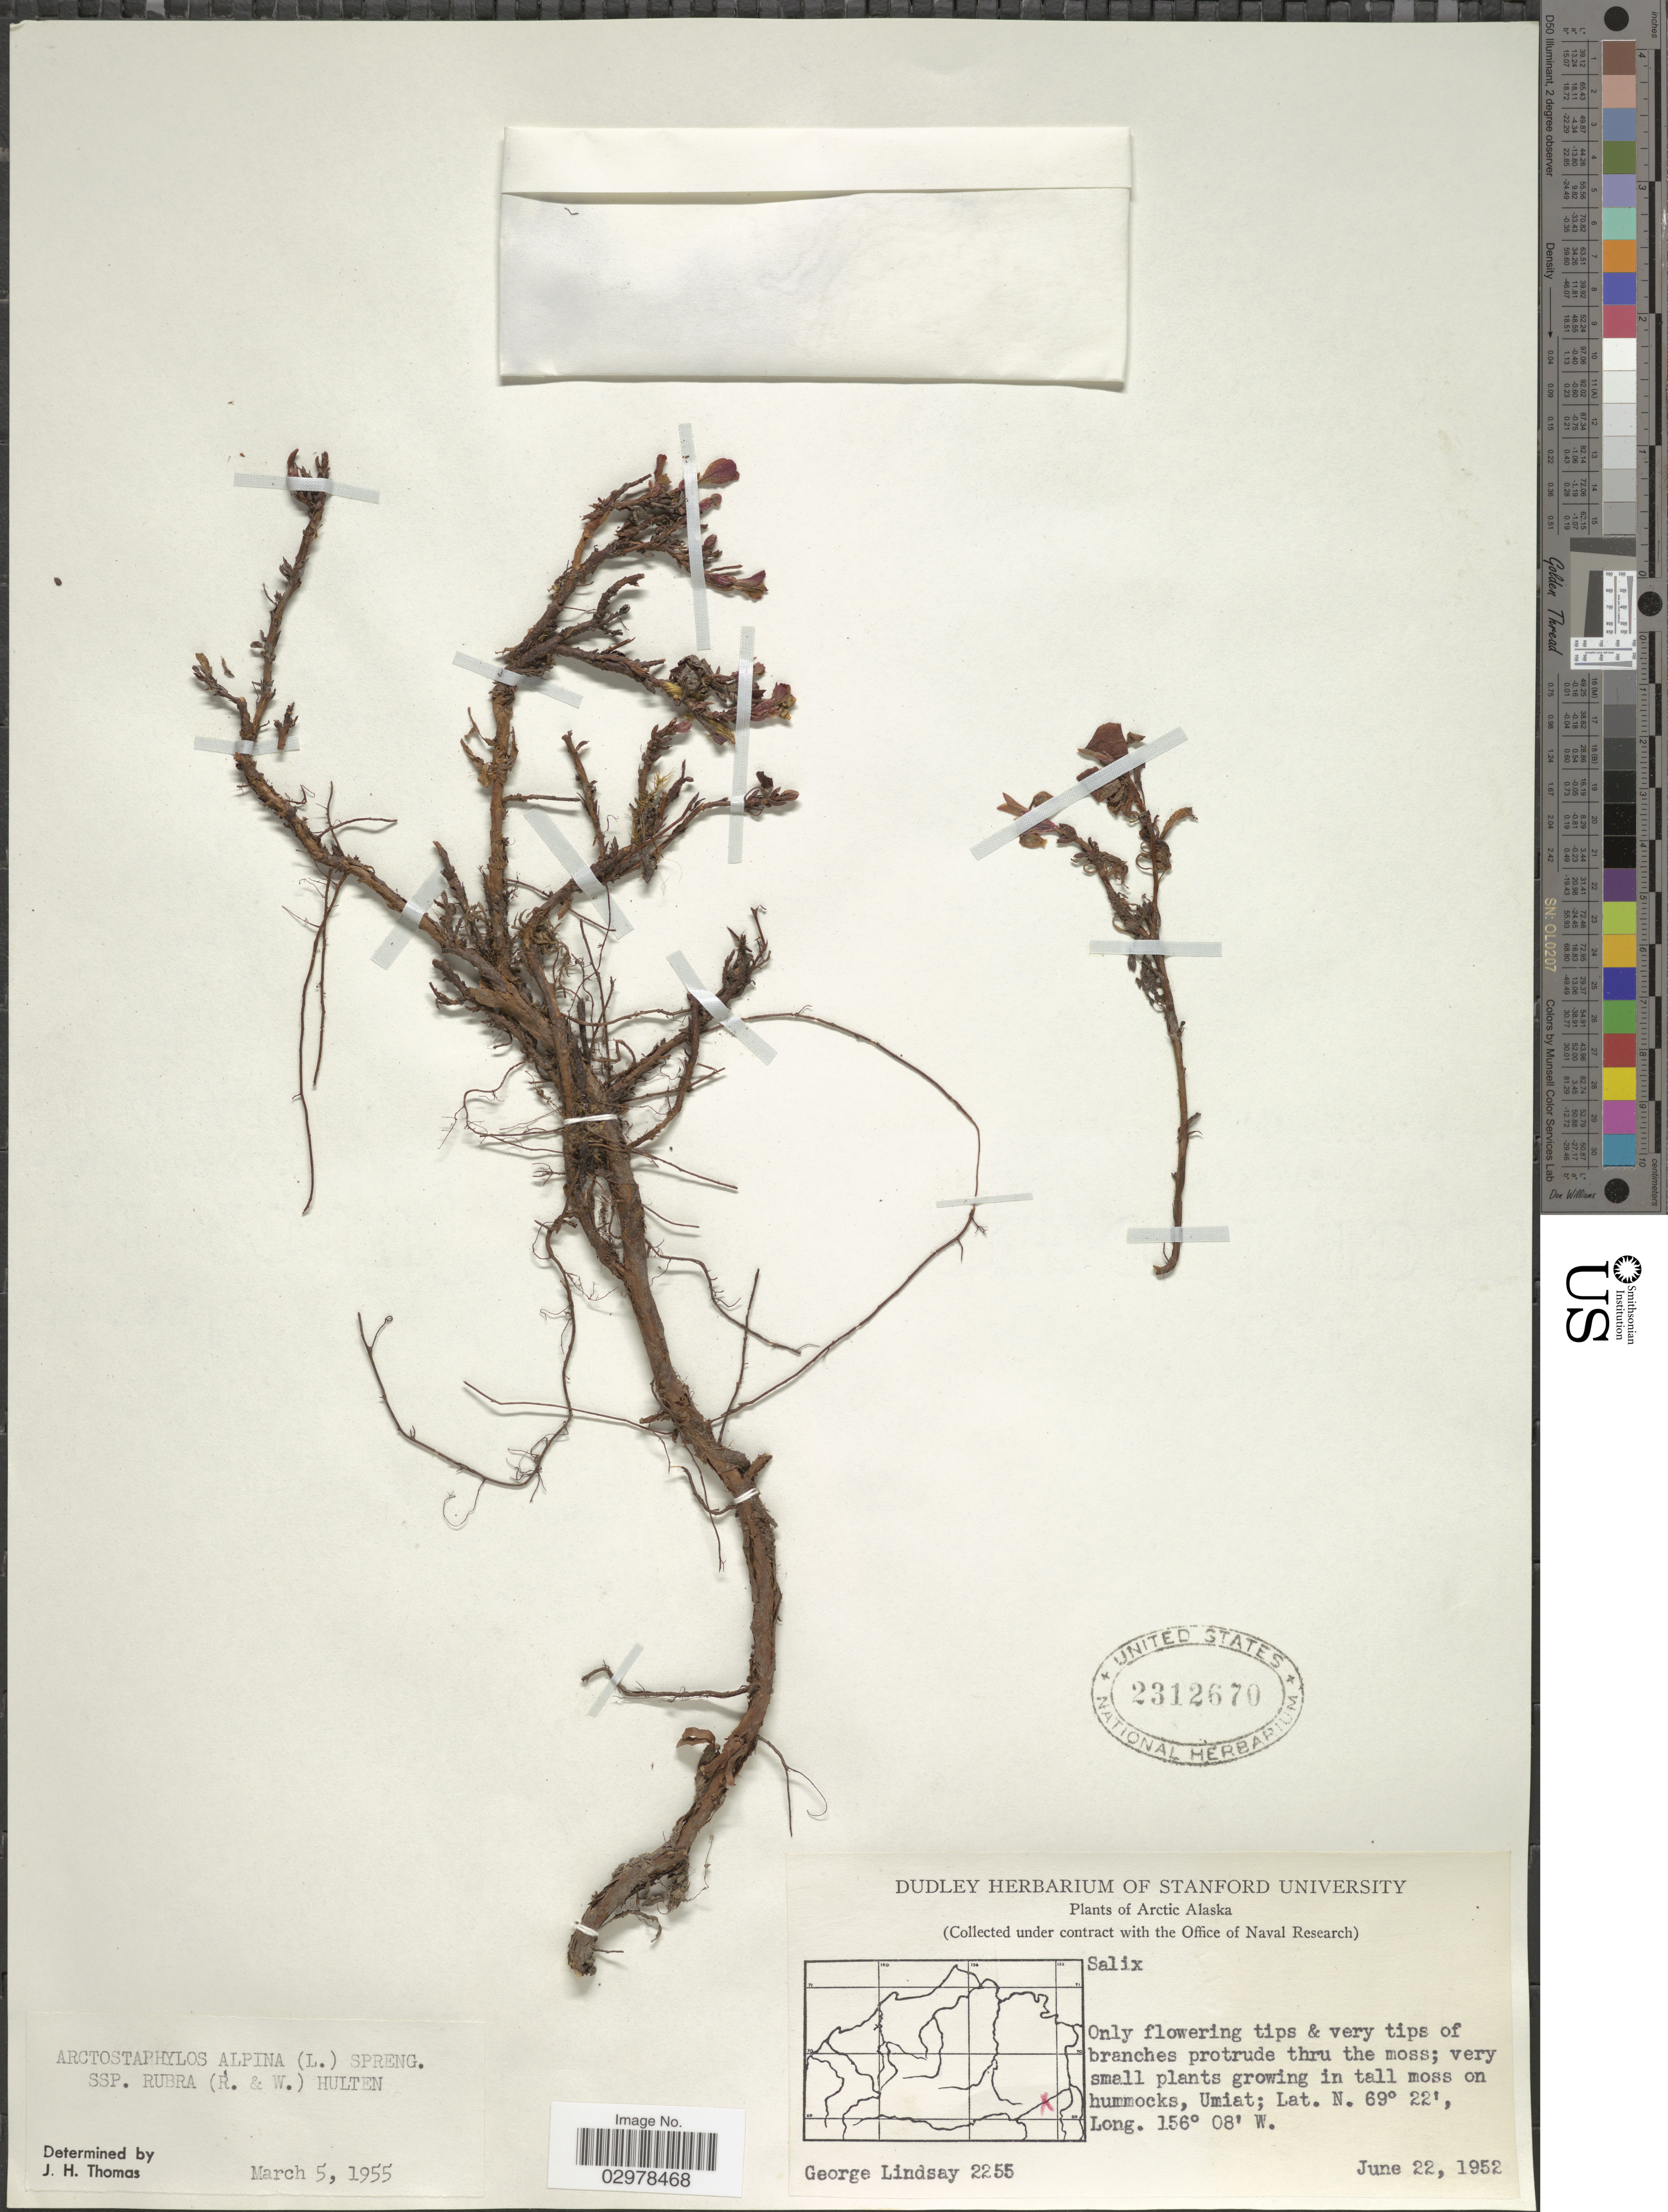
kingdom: Plantae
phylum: Tracheophyta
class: Magnoliopsida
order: Ericales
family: Ericaceae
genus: Arctostaphylos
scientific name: Arctostaphylos alpina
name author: (L.) Spreng.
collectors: G. Lindsay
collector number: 2255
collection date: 1952-06-22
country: United States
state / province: Alaska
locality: Arctic Alaska, on hummocks, Umiat.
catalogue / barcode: US 2312670